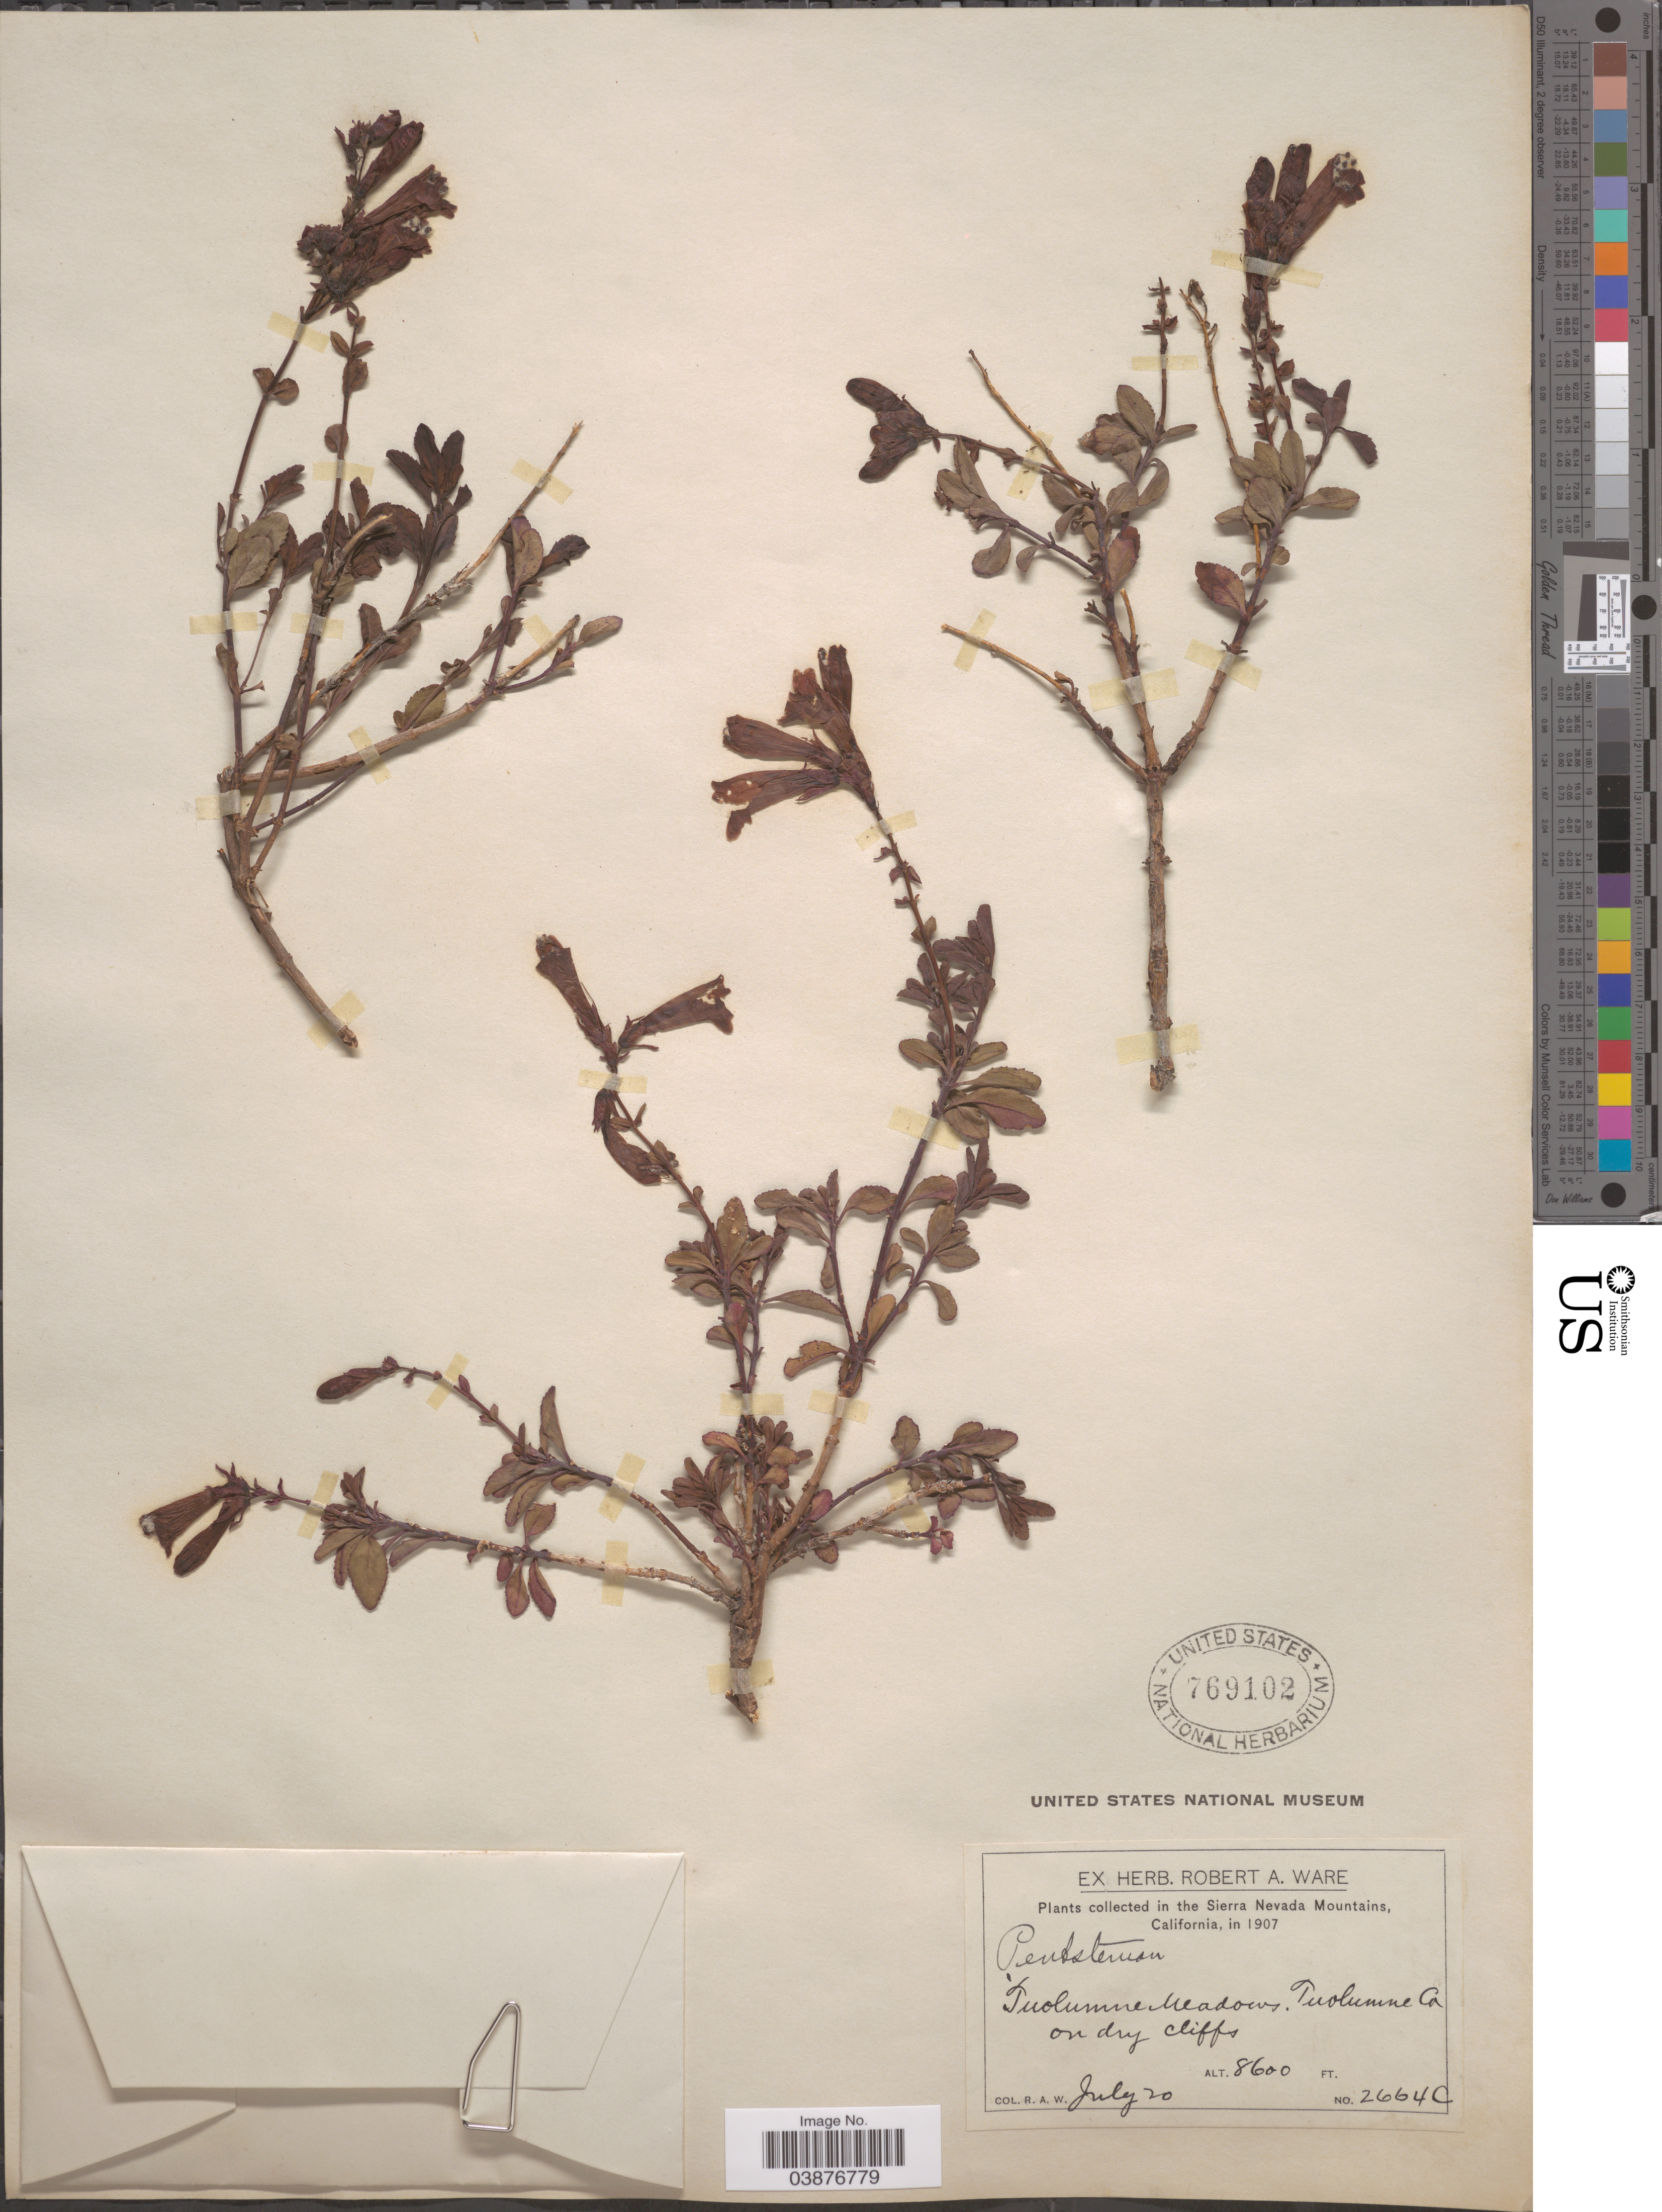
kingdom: Plantae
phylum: Tracheophyta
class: Magnoliopsida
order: Lamiales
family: Plantaginaceae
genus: Penstemon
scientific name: Penstemon newberryi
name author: A. Gray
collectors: R. Ware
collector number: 2664C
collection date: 1907-07-20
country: United States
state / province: California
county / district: Tuolumne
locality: In the Sierra Nevada Mountains. Tuolumne Meadows, Tuolumne Co.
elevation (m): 2621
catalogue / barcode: US 769102